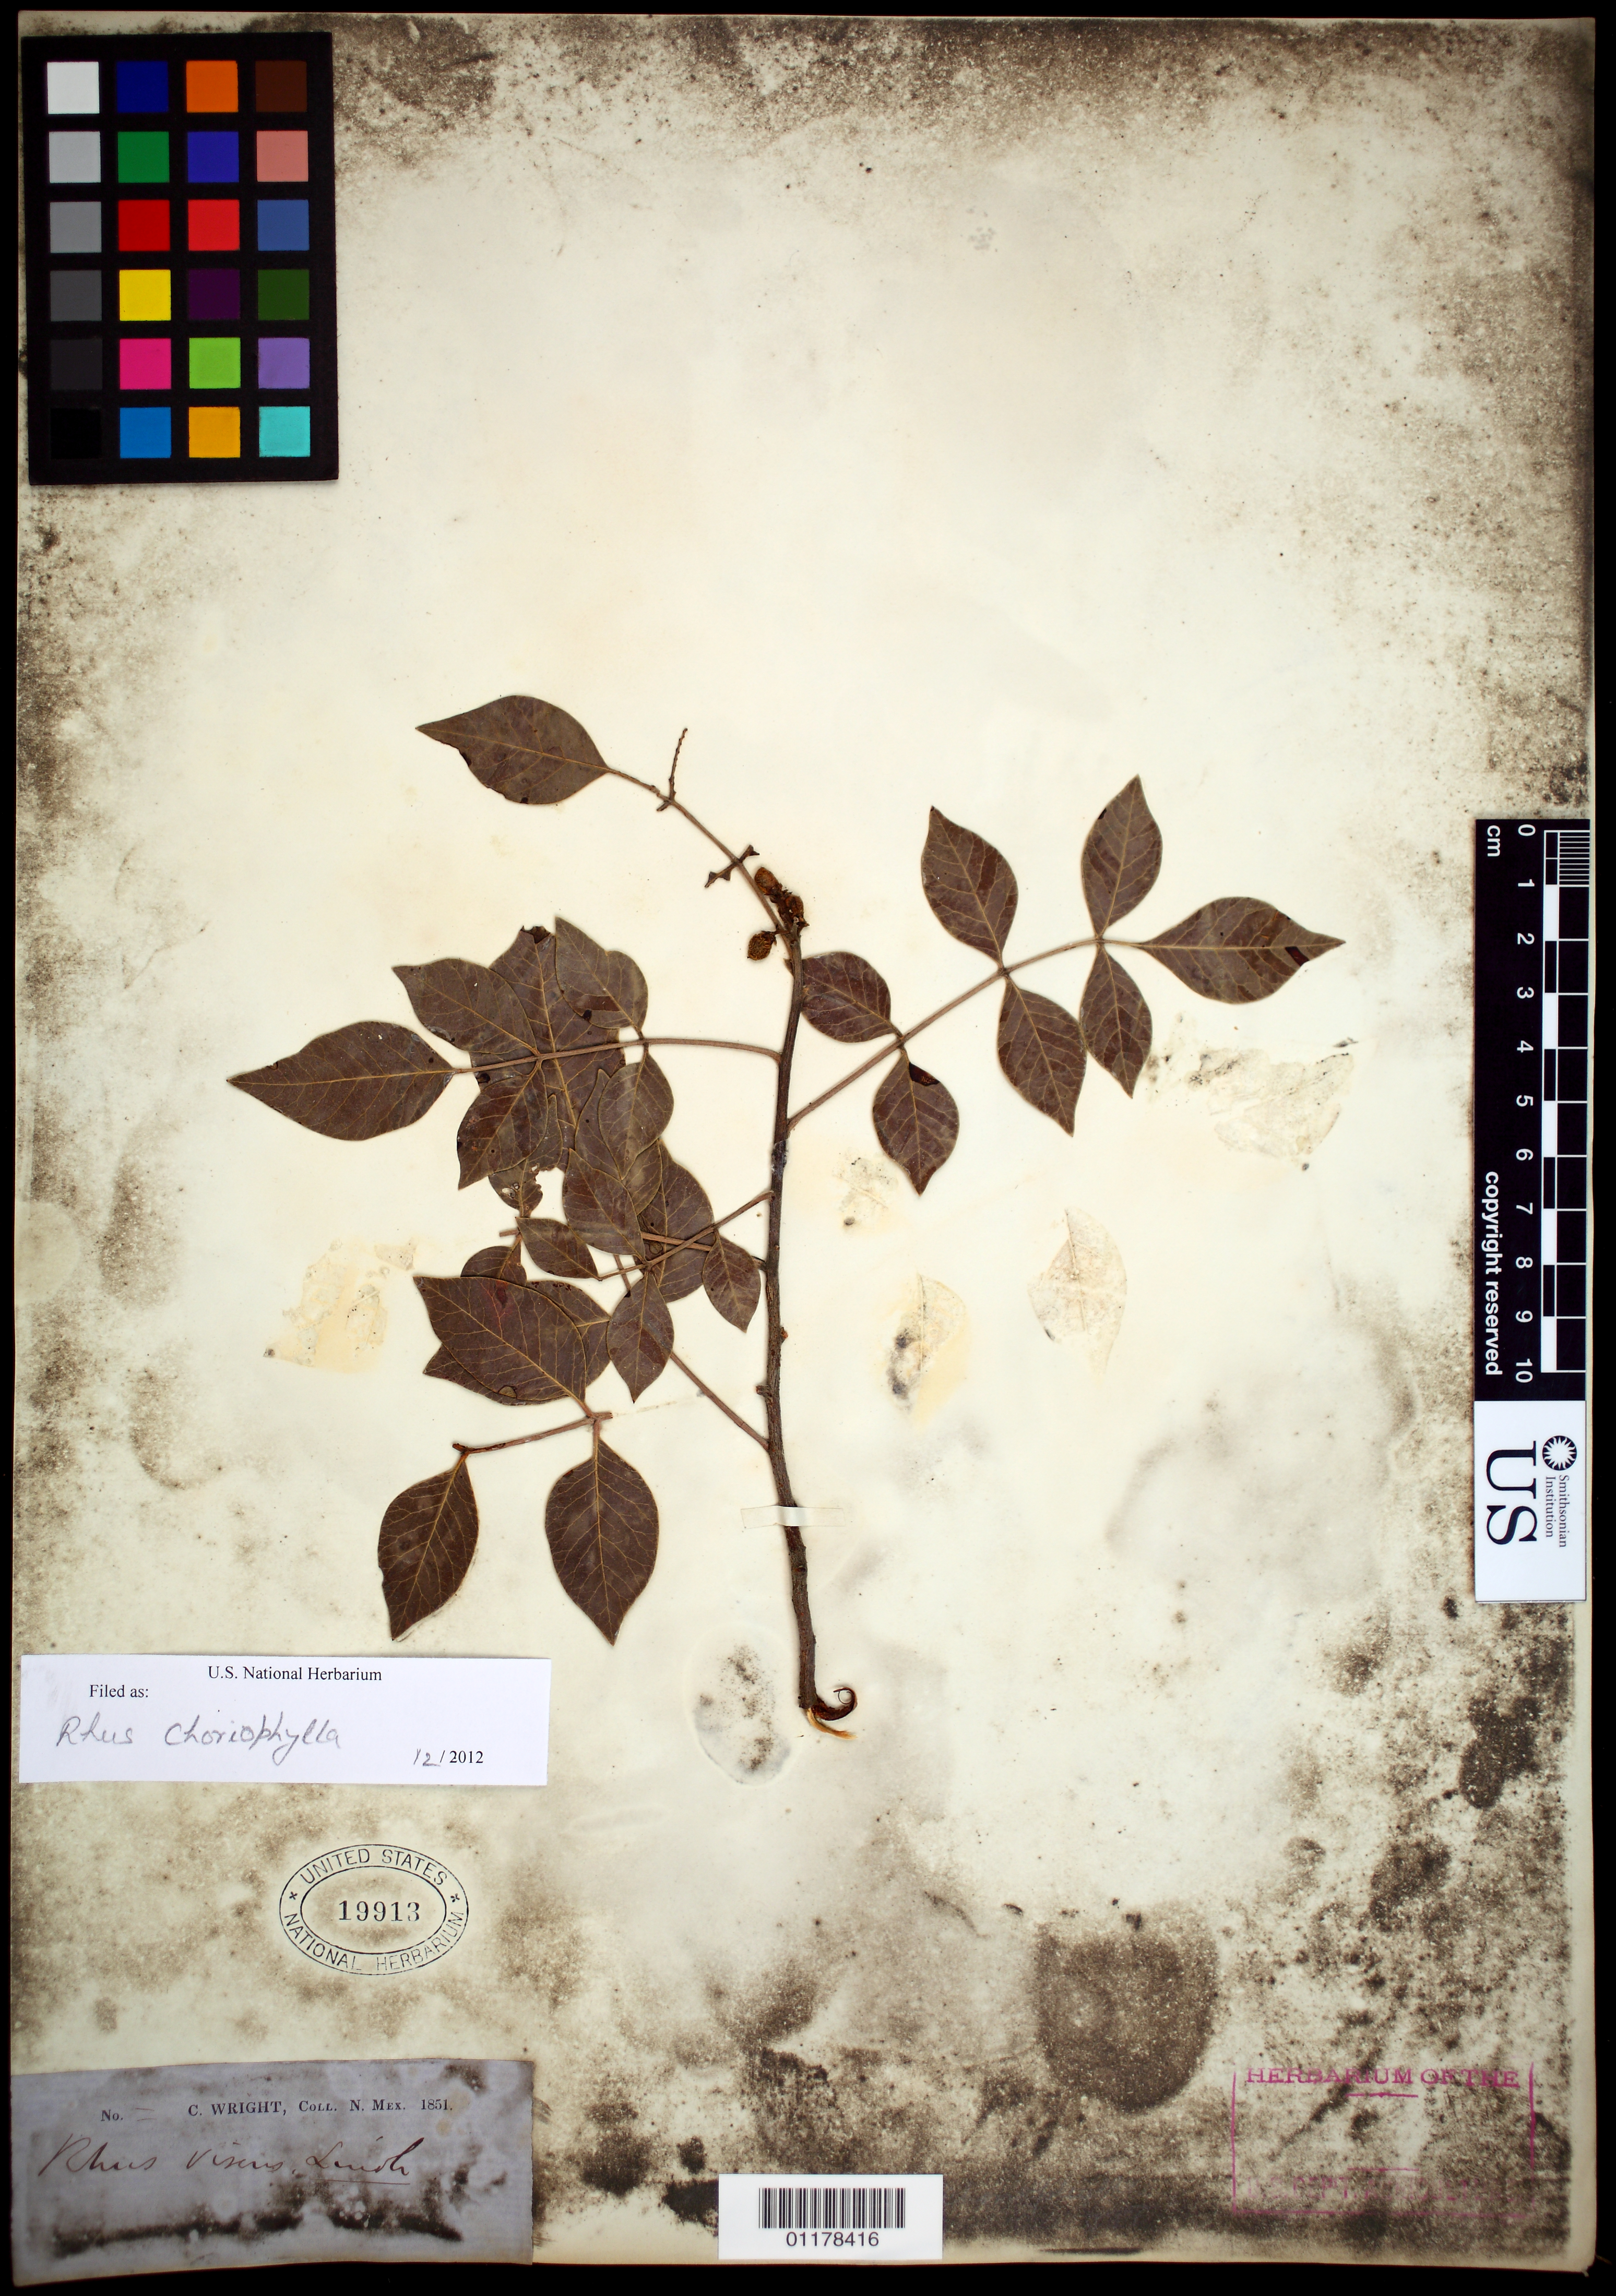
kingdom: Plantae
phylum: Tracheophyta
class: Magnoliopsida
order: Sapindales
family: Anacardiaceae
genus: Rhus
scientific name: Rhus choriophylla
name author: Wooton & Standl.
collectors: C. Wright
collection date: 1851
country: United States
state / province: New Mexico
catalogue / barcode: US 19913